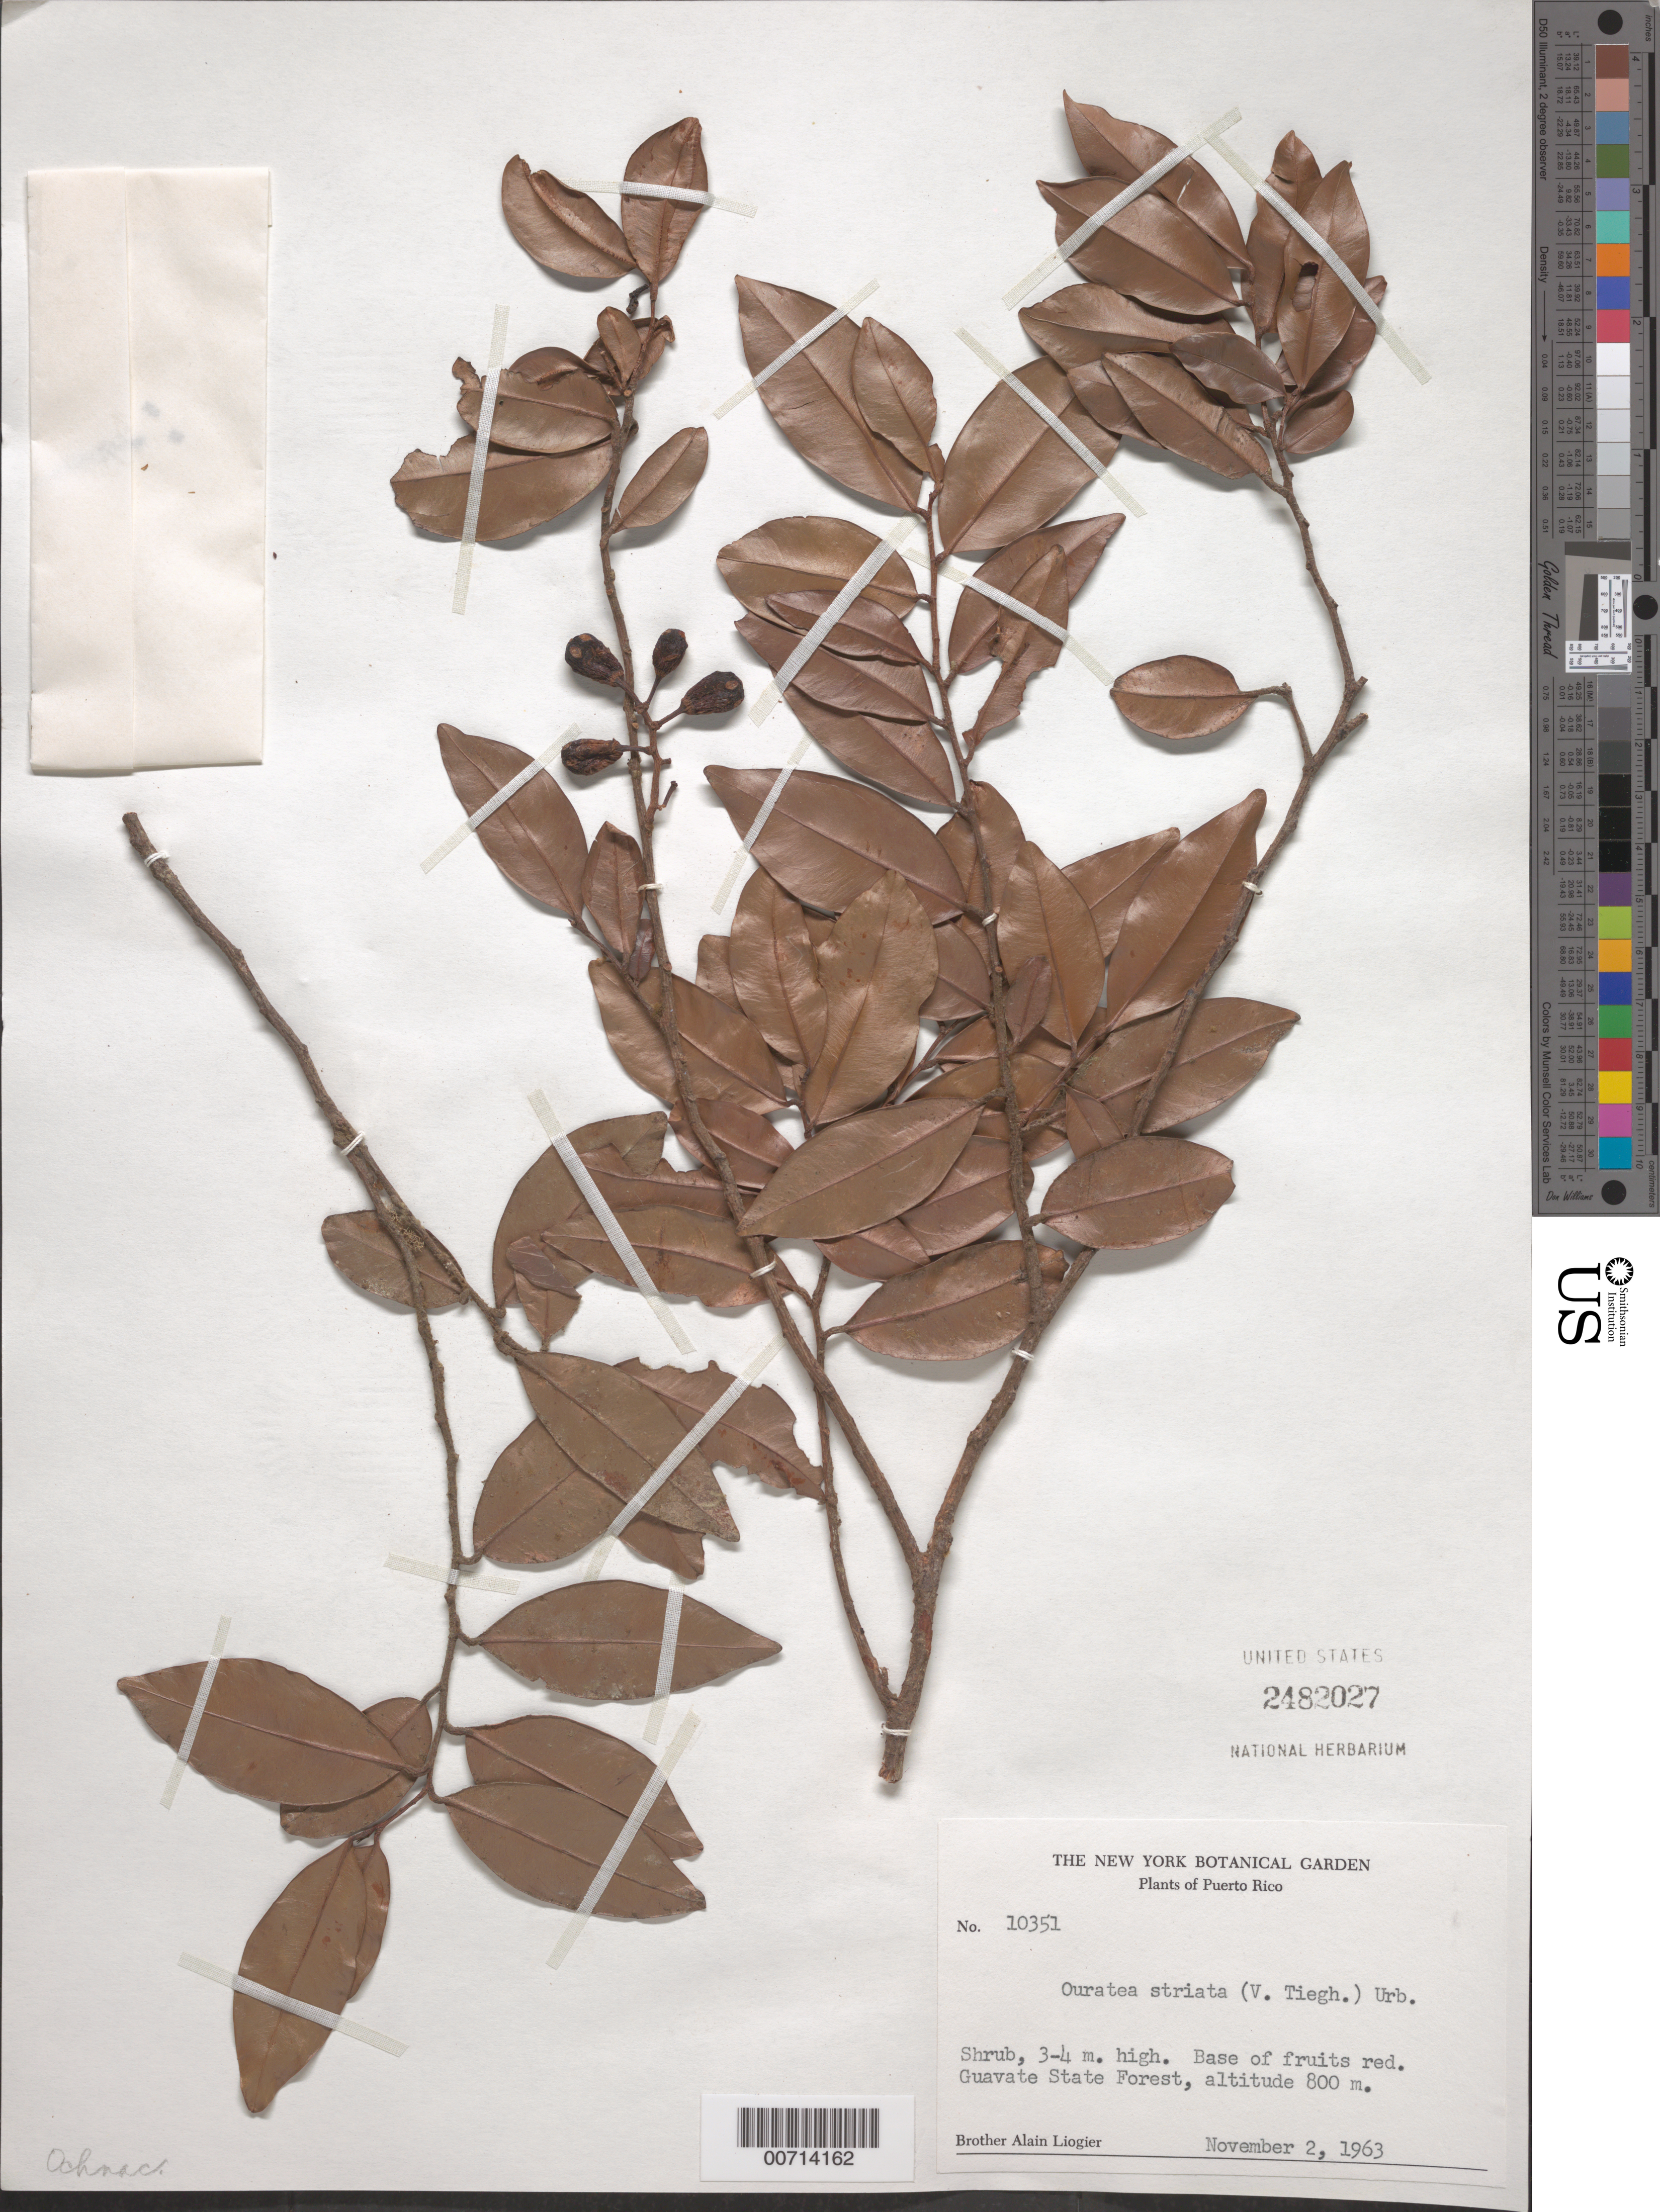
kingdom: Plantae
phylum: Tracheophyta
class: Magnoliopsida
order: Malpighiales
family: Ochnaceae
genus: Ouratea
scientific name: Ouratea striata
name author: (Tiegh.) Urb.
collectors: A. H. Liogier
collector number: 10351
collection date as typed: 02 Nov 1963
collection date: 1963-11-02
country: Puerto Rico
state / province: Cayey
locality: Guavate State Forest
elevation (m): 800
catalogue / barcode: US 2482027